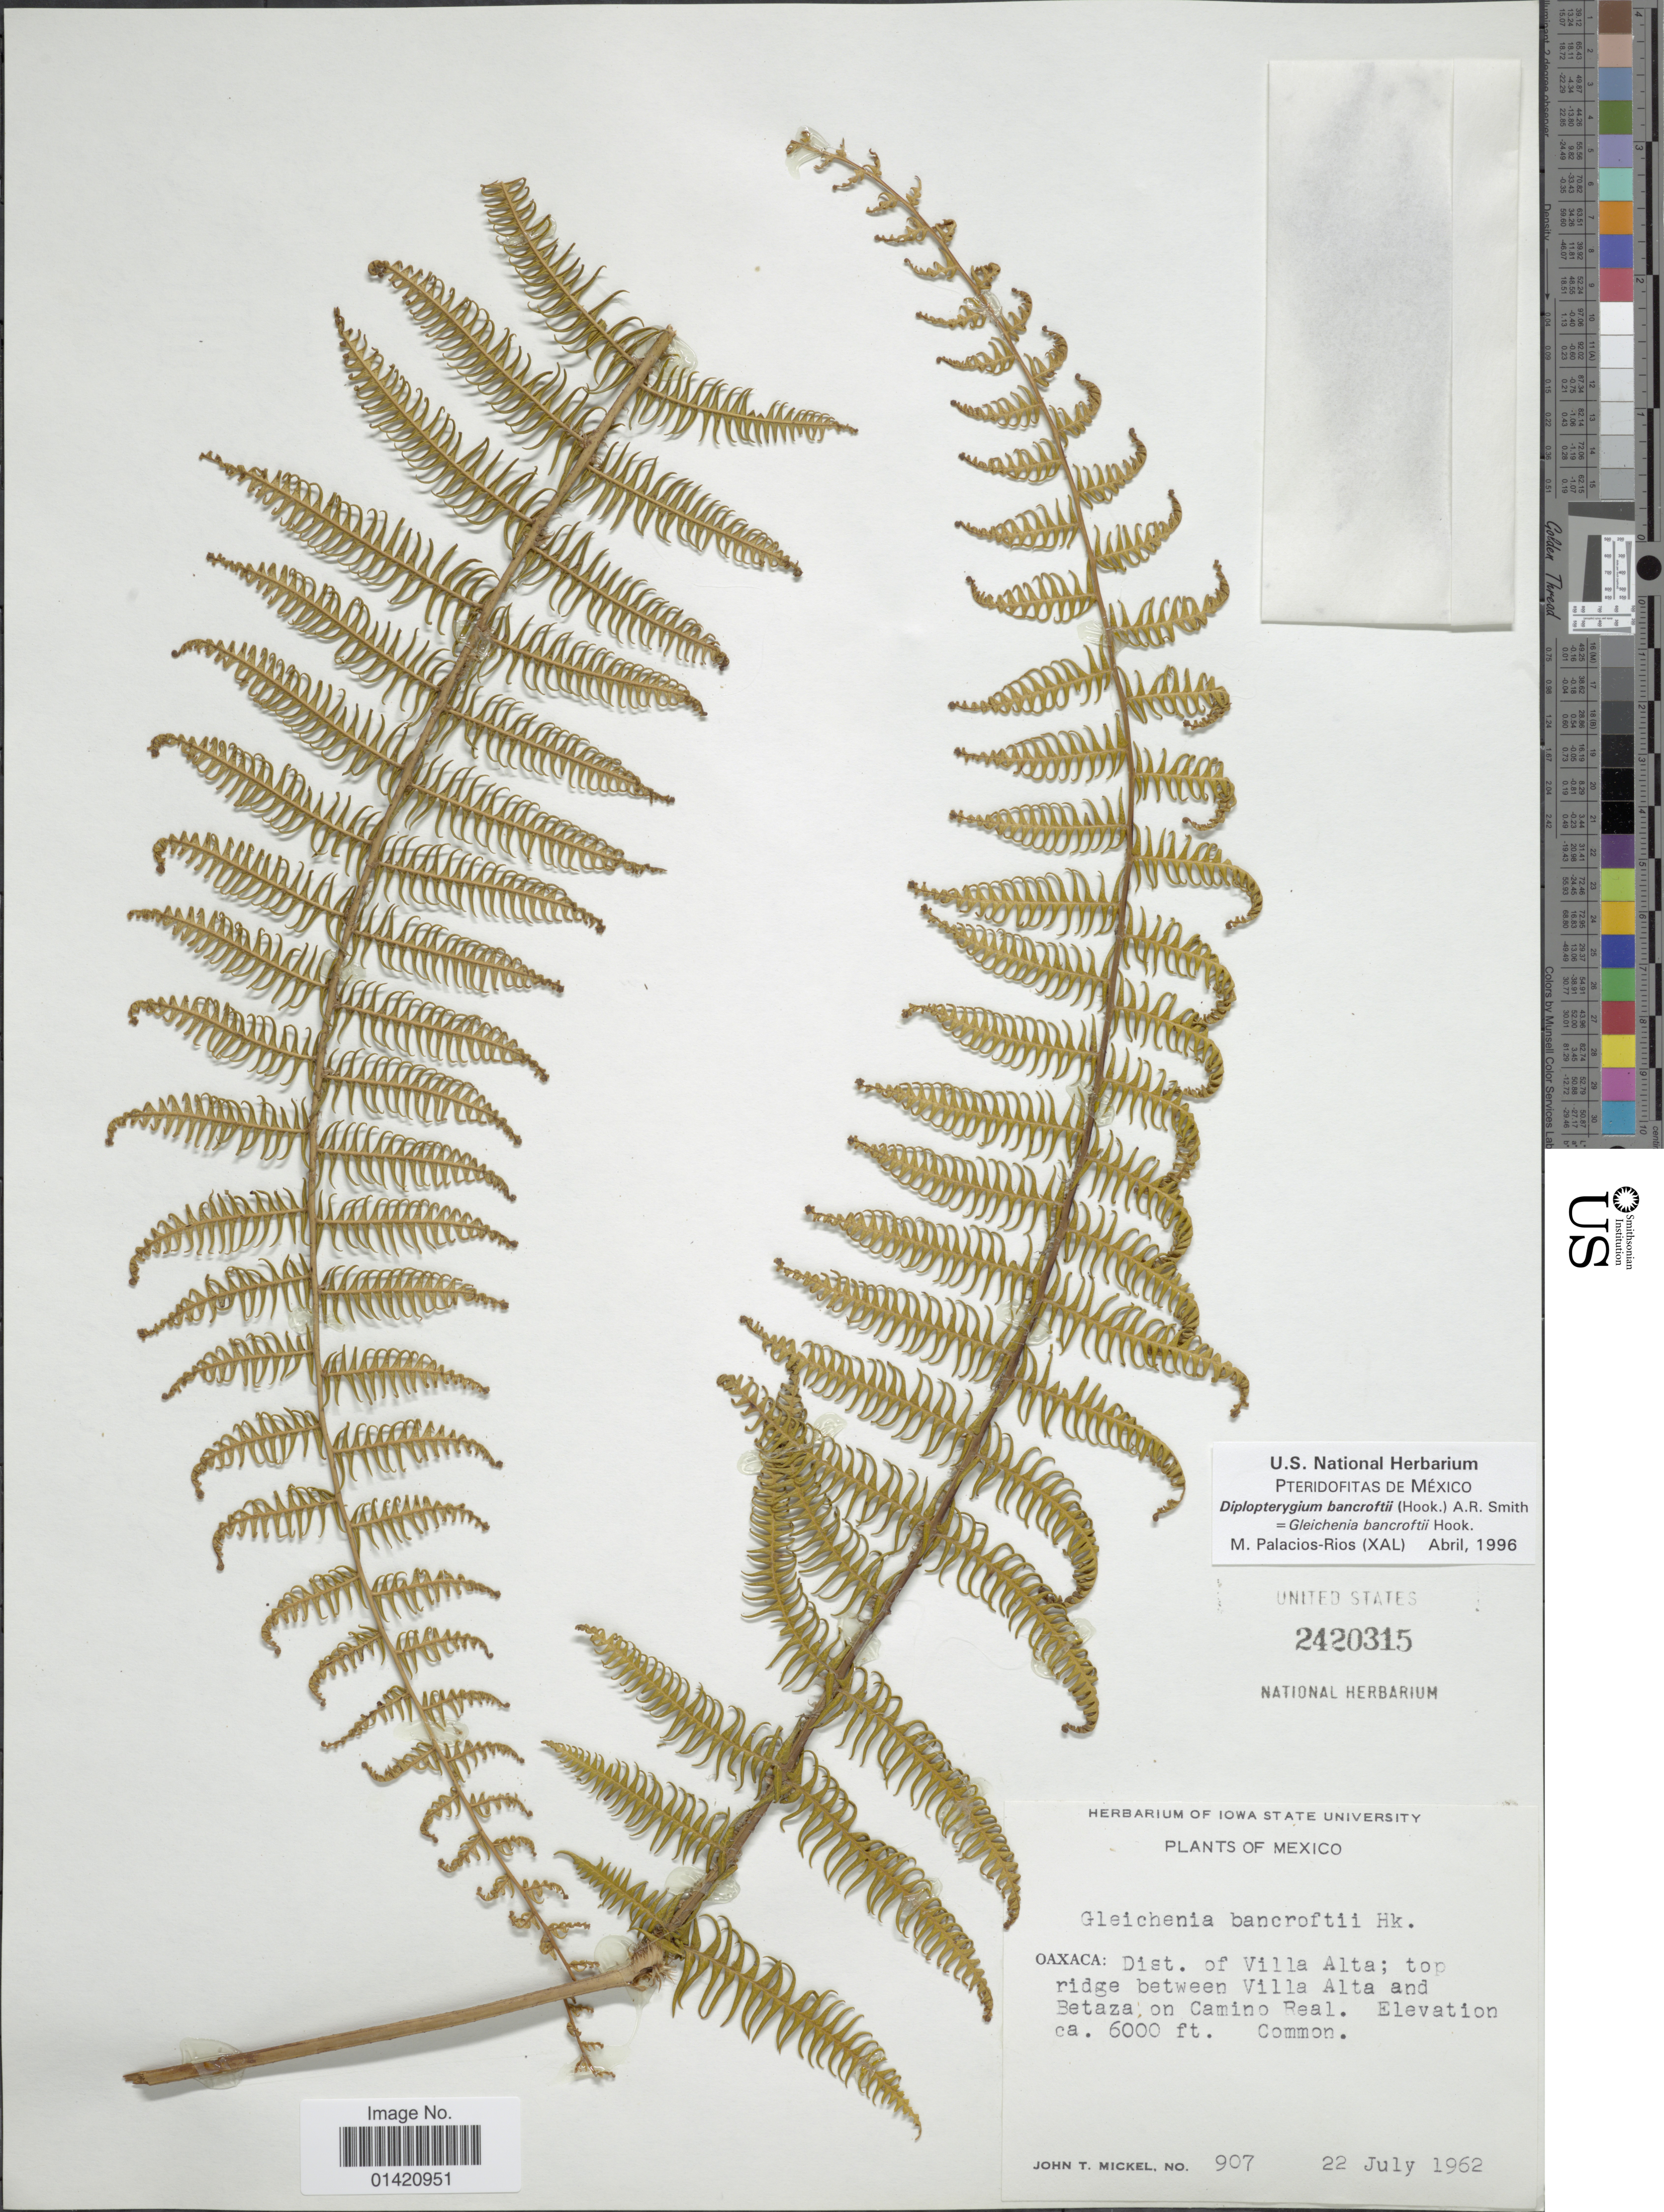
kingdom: Plantae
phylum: Tracheophyta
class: Polypodiopsida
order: Gleicheniales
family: Gleicheniaceae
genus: Diplopterygium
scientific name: Diplopterygium bancroftii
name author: (Hook.) A.R. Sm.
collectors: J. T. Mickel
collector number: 907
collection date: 1962-07-22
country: Mexico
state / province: Oaxaca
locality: Dist of Villa Alta; top ridge between Villa Alta and Betaza on Camino Real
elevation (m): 1829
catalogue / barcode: US 2420315